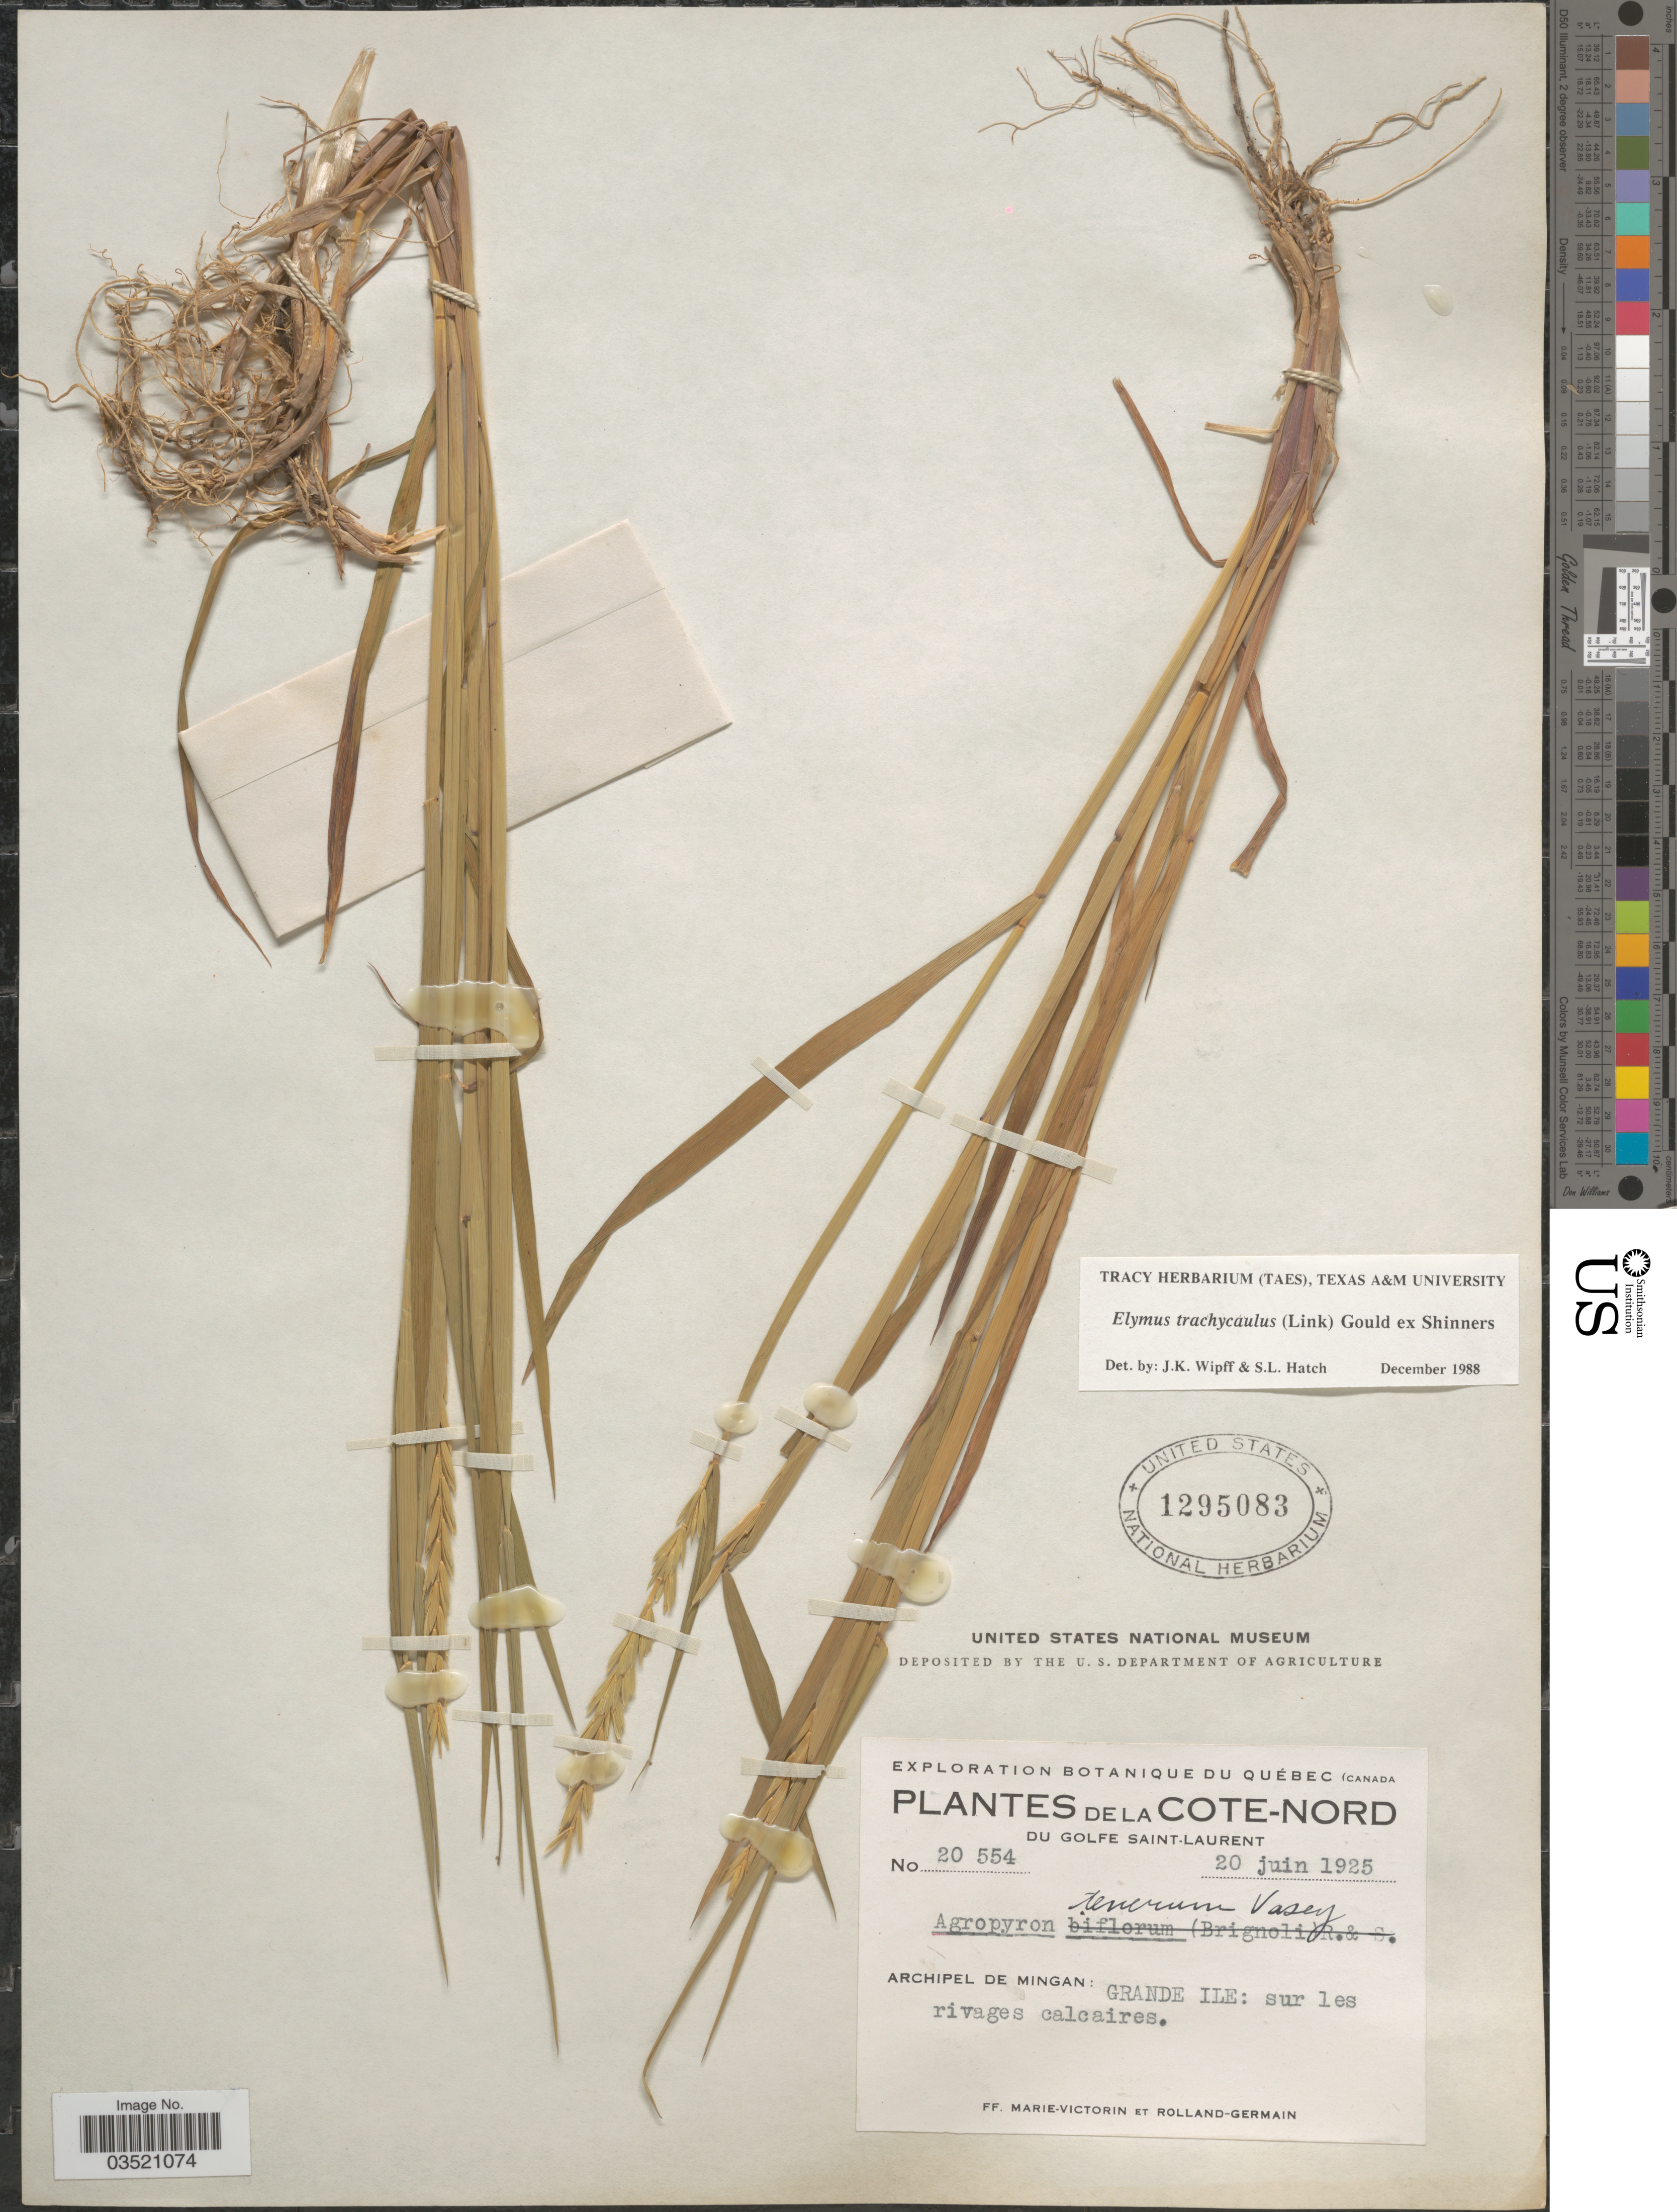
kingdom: Plantae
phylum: Tracheophyta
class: Liliopsida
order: Poales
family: Poaceae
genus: Elymus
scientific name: Elymus trachycaulus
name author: (Link) Gould ex Shinners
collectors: F. Marie-Victorin & Rolland-Germain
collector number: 20554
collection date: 1925-06-20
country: Canada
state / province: Quebec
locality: Exploration Botanique du Québec. Cote-Nord du Golfe Saint-Laurent. Archipel de Mingan: Grande Ile: sur les rivages calcaires.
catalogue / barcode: US 1295083